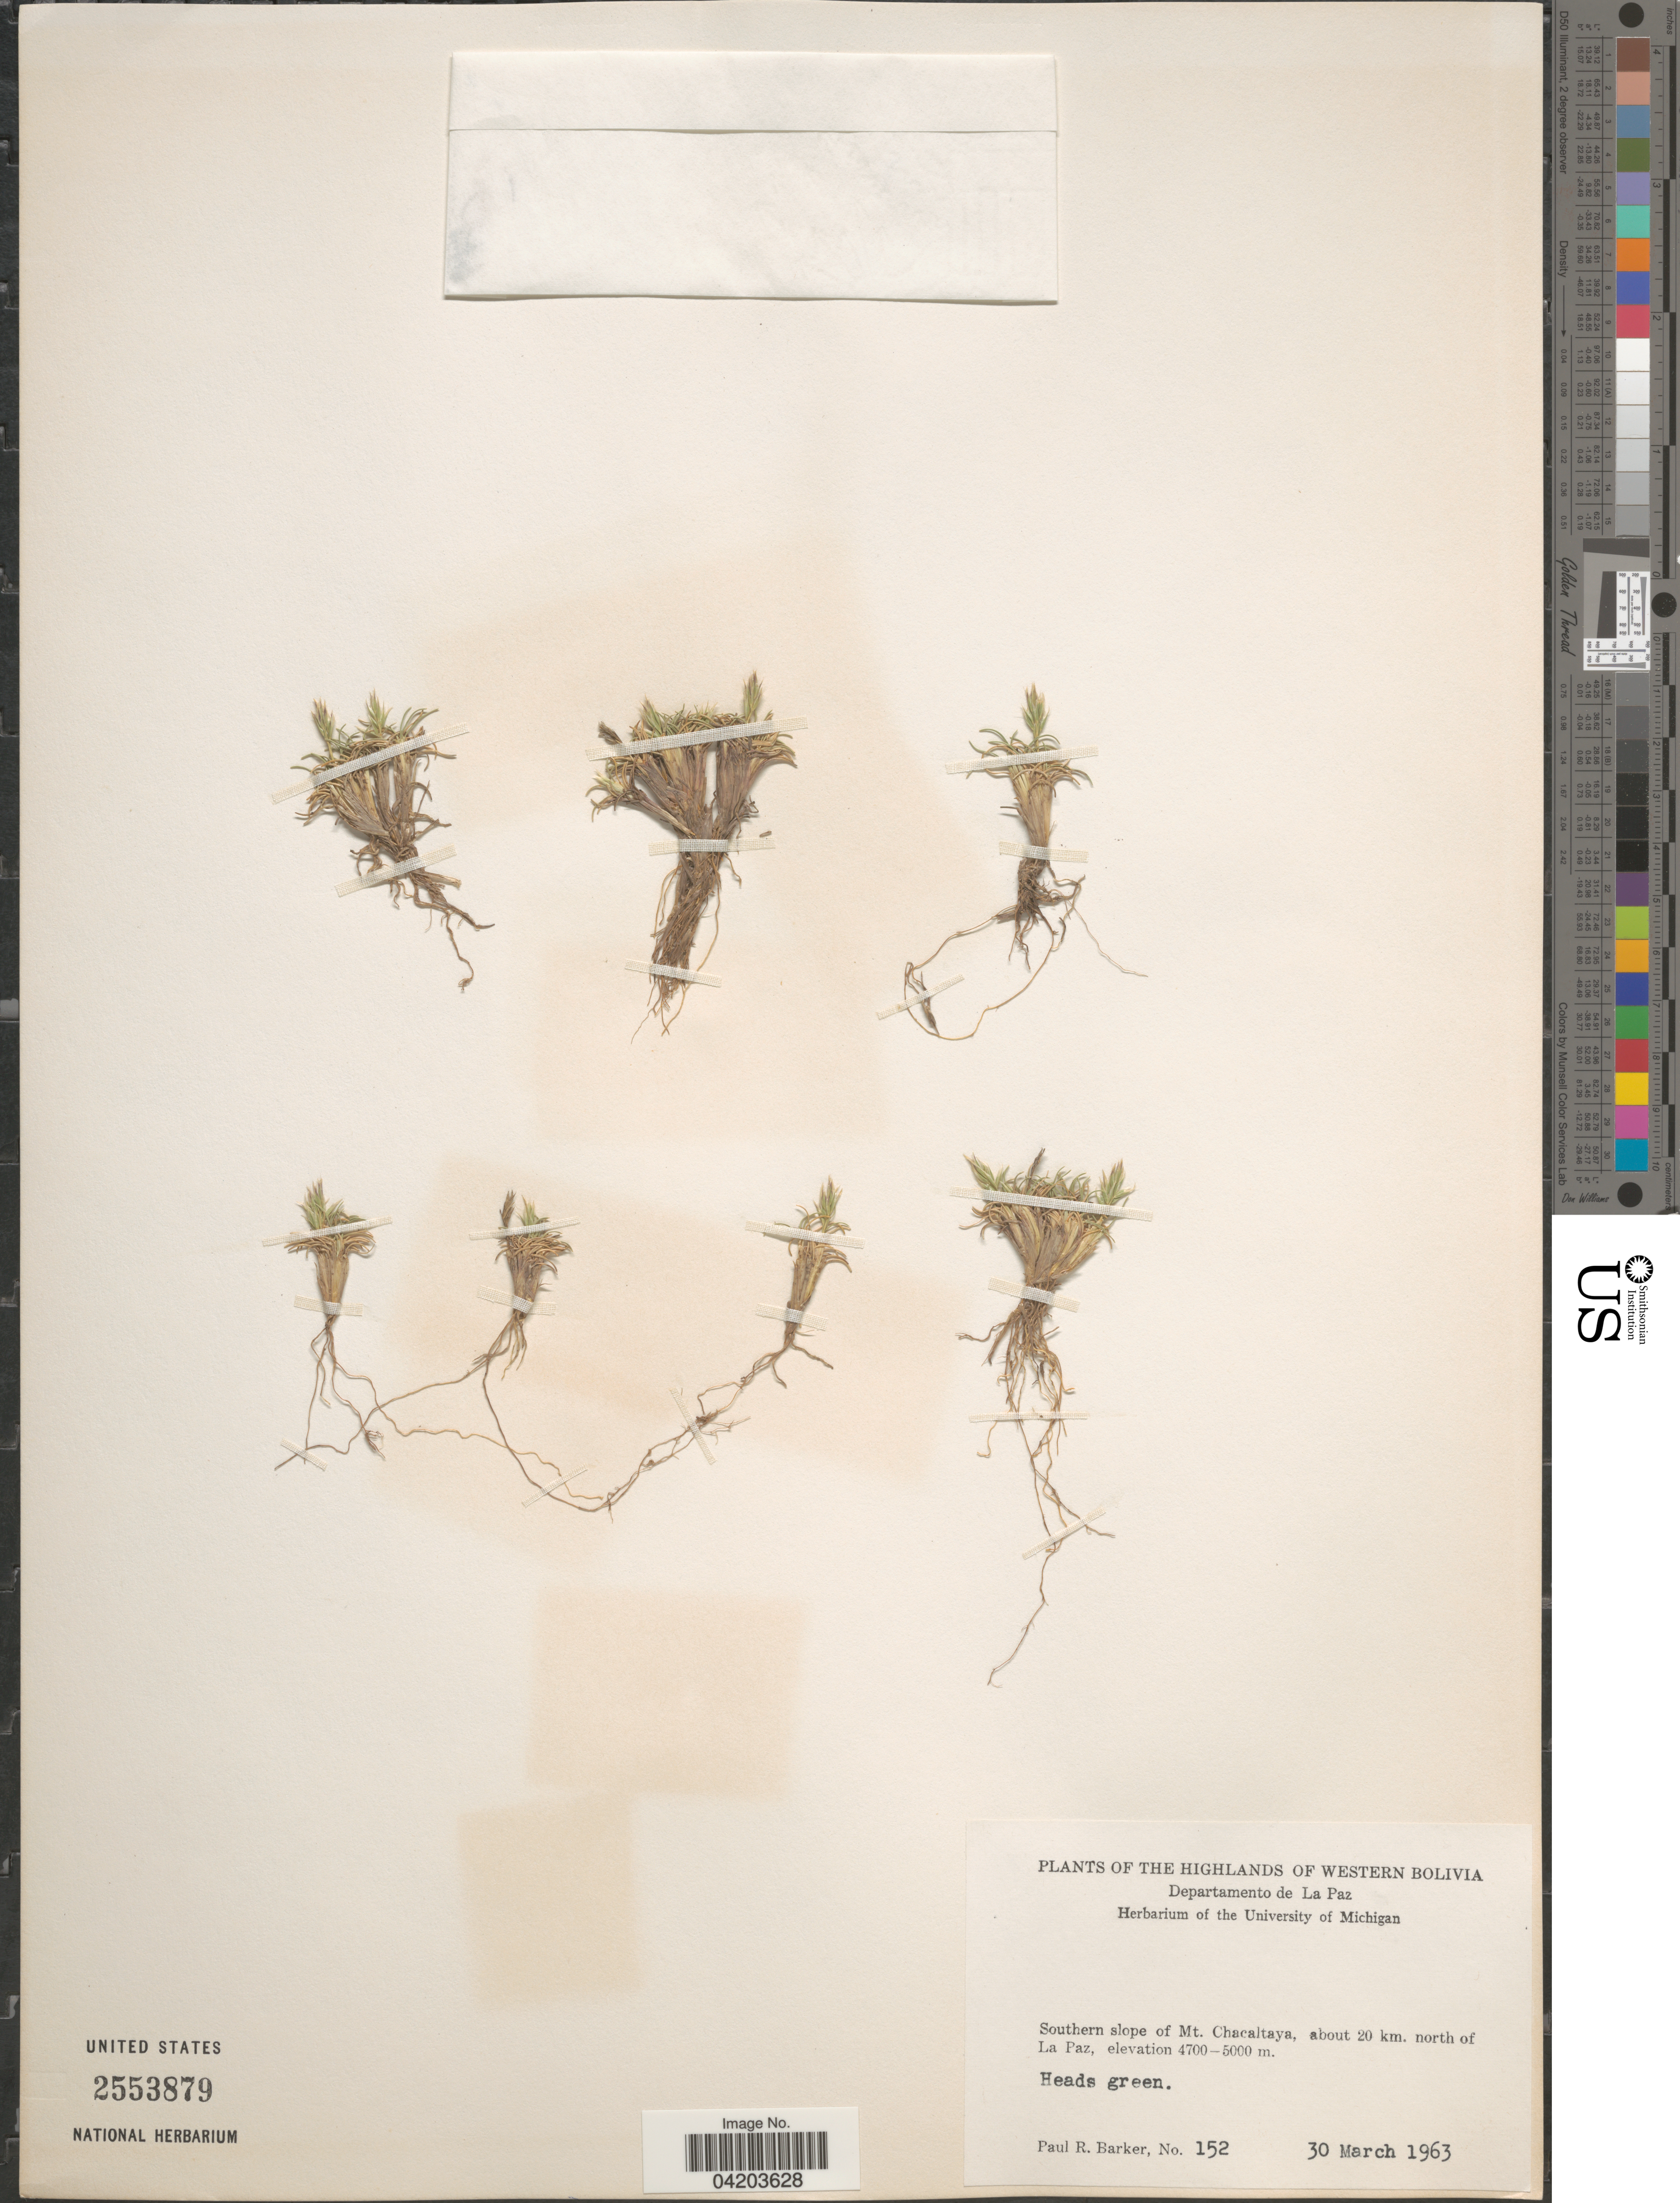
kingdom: Plantae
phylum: Tracheophyta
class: Liliopsida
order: Poales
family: Poaceae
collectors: P. R. Barker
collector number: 152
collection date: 1963-03-30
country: Bolivia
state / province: La Paz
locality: Highlands of western Bolivia. Departamento de La Paz. Southern slope of Mt. Chacaltaya, about 20 km. north of La Paz.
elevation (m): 4700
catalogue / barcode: US 2553879